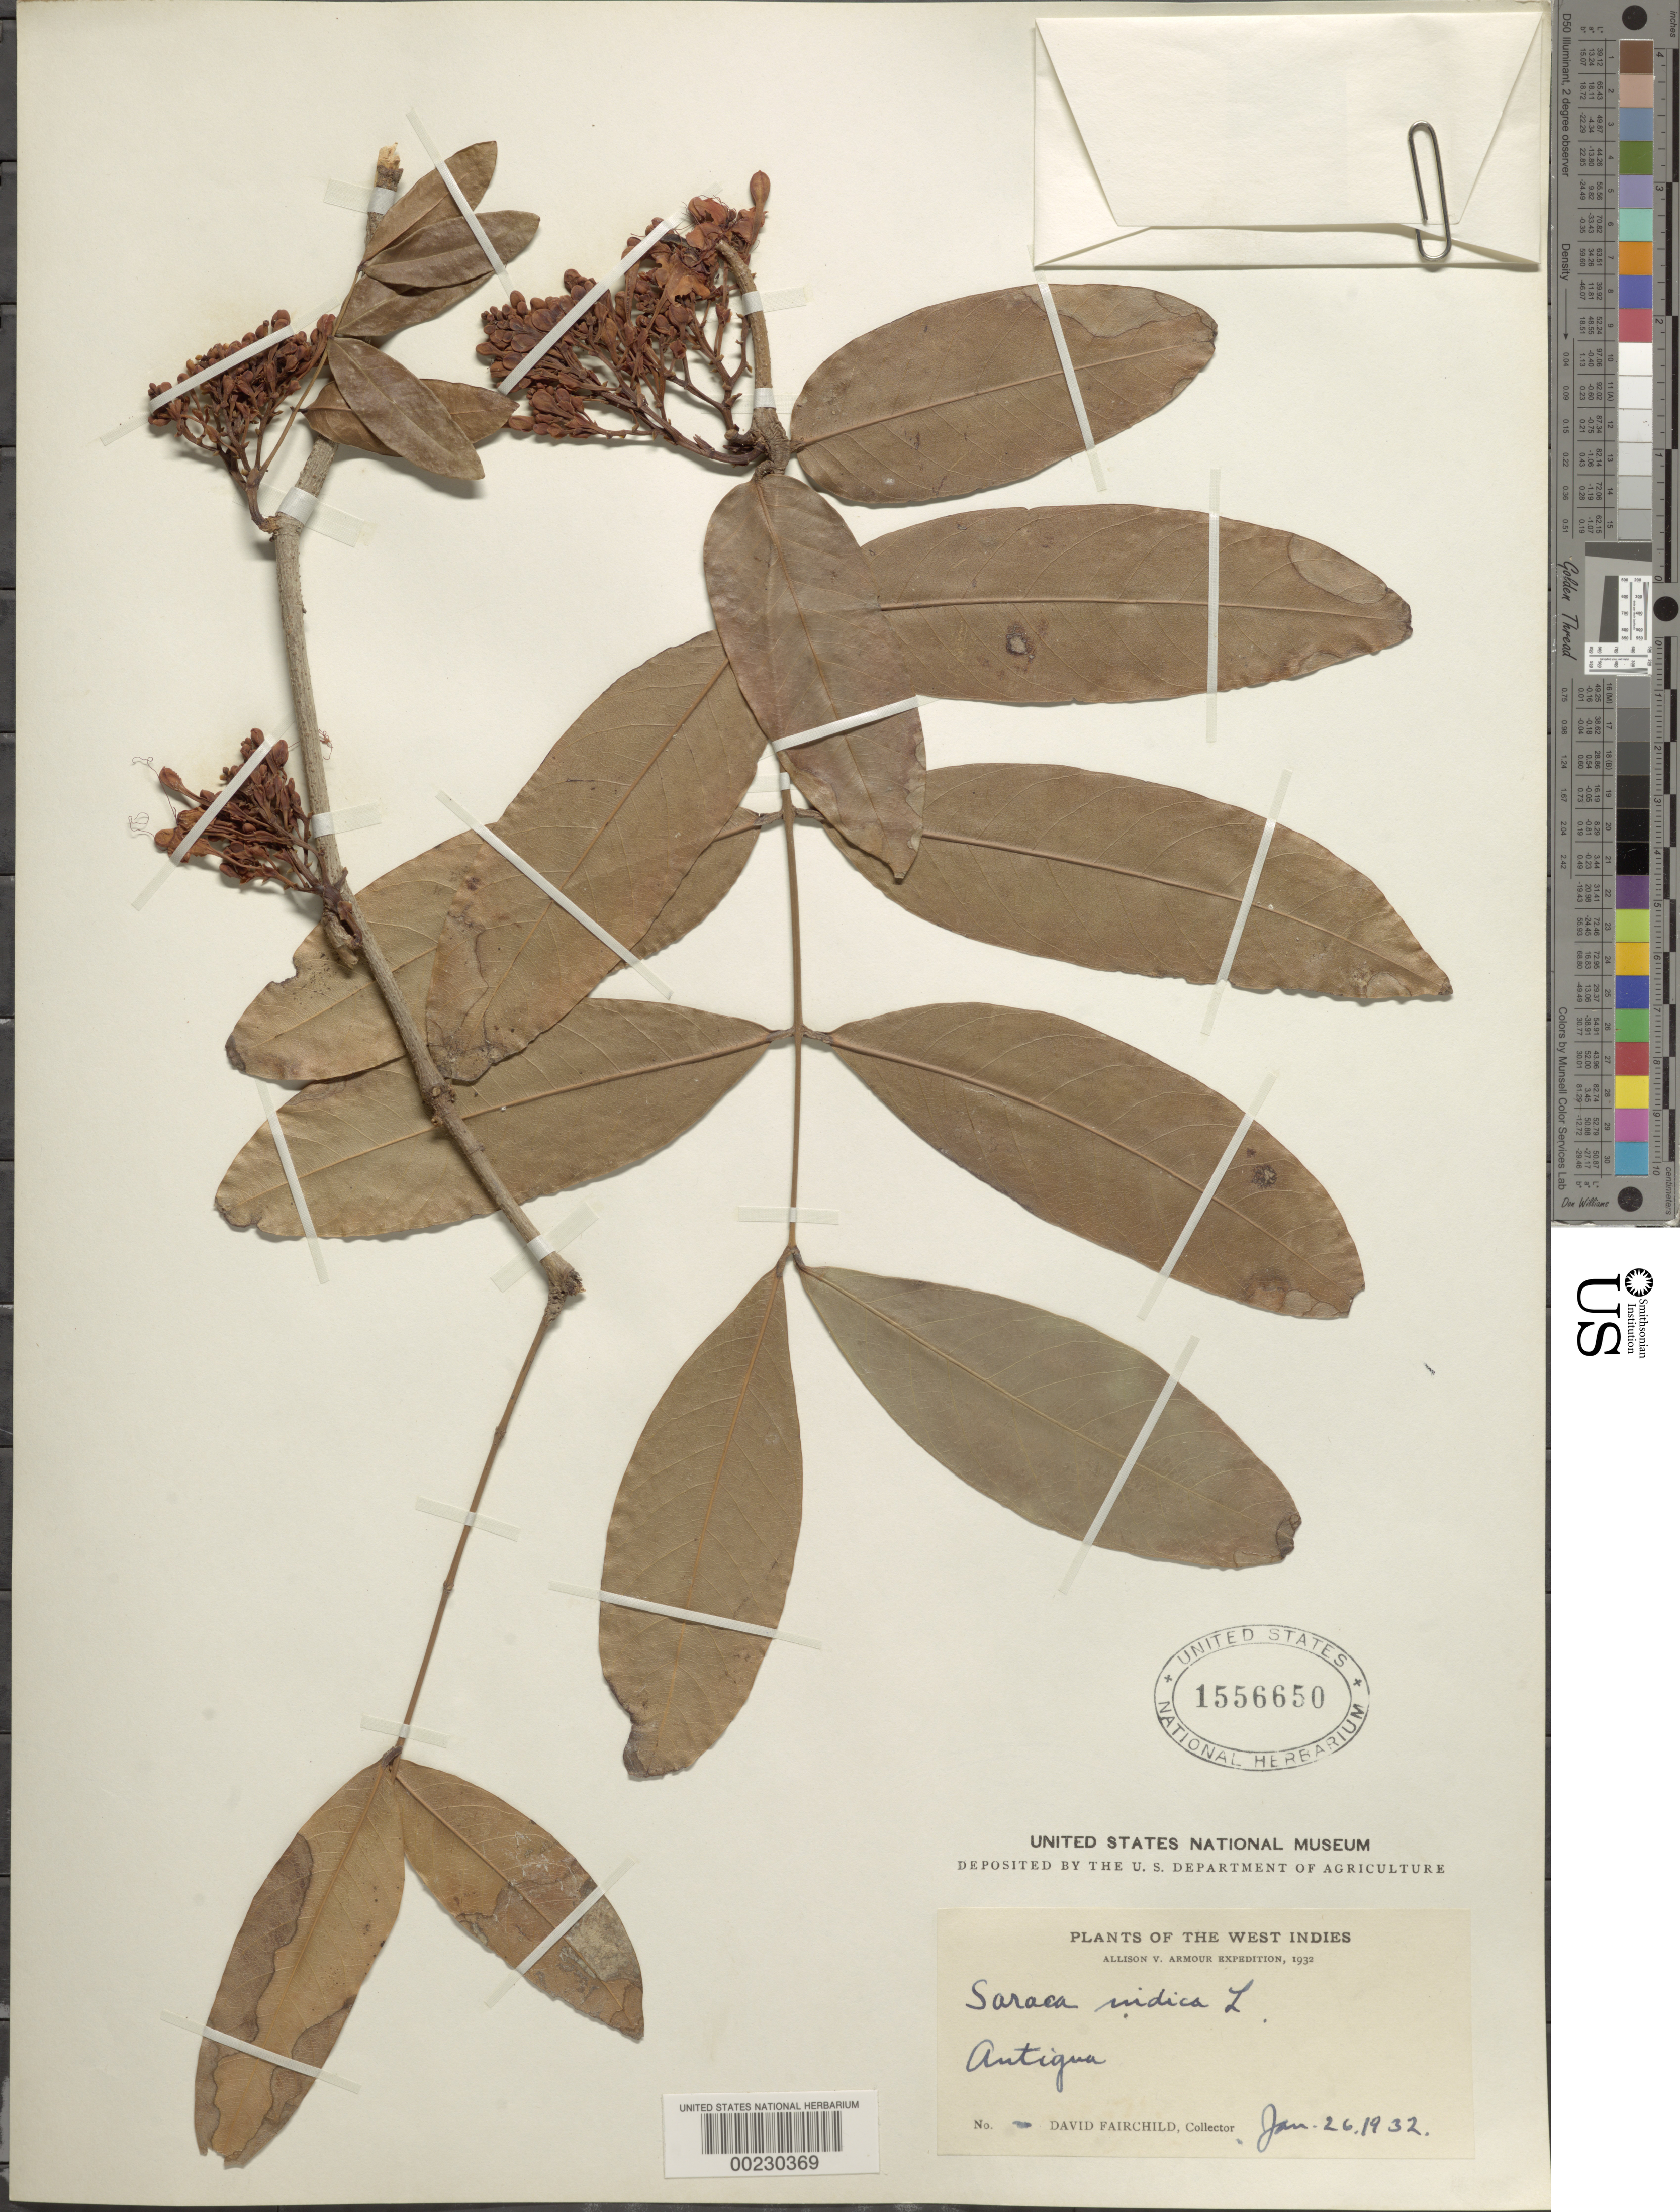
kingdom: Plantae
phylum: Tracheophyta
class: Magnoliopsida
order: Fabales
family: Fabaceae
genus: Saraca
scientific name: Saraca indica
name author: L.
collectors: D. Fairchild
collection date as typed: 26 Jan 1932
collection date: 1932-01-26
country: Antigua and Barbuda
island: Antigua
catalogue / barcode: US 1556650